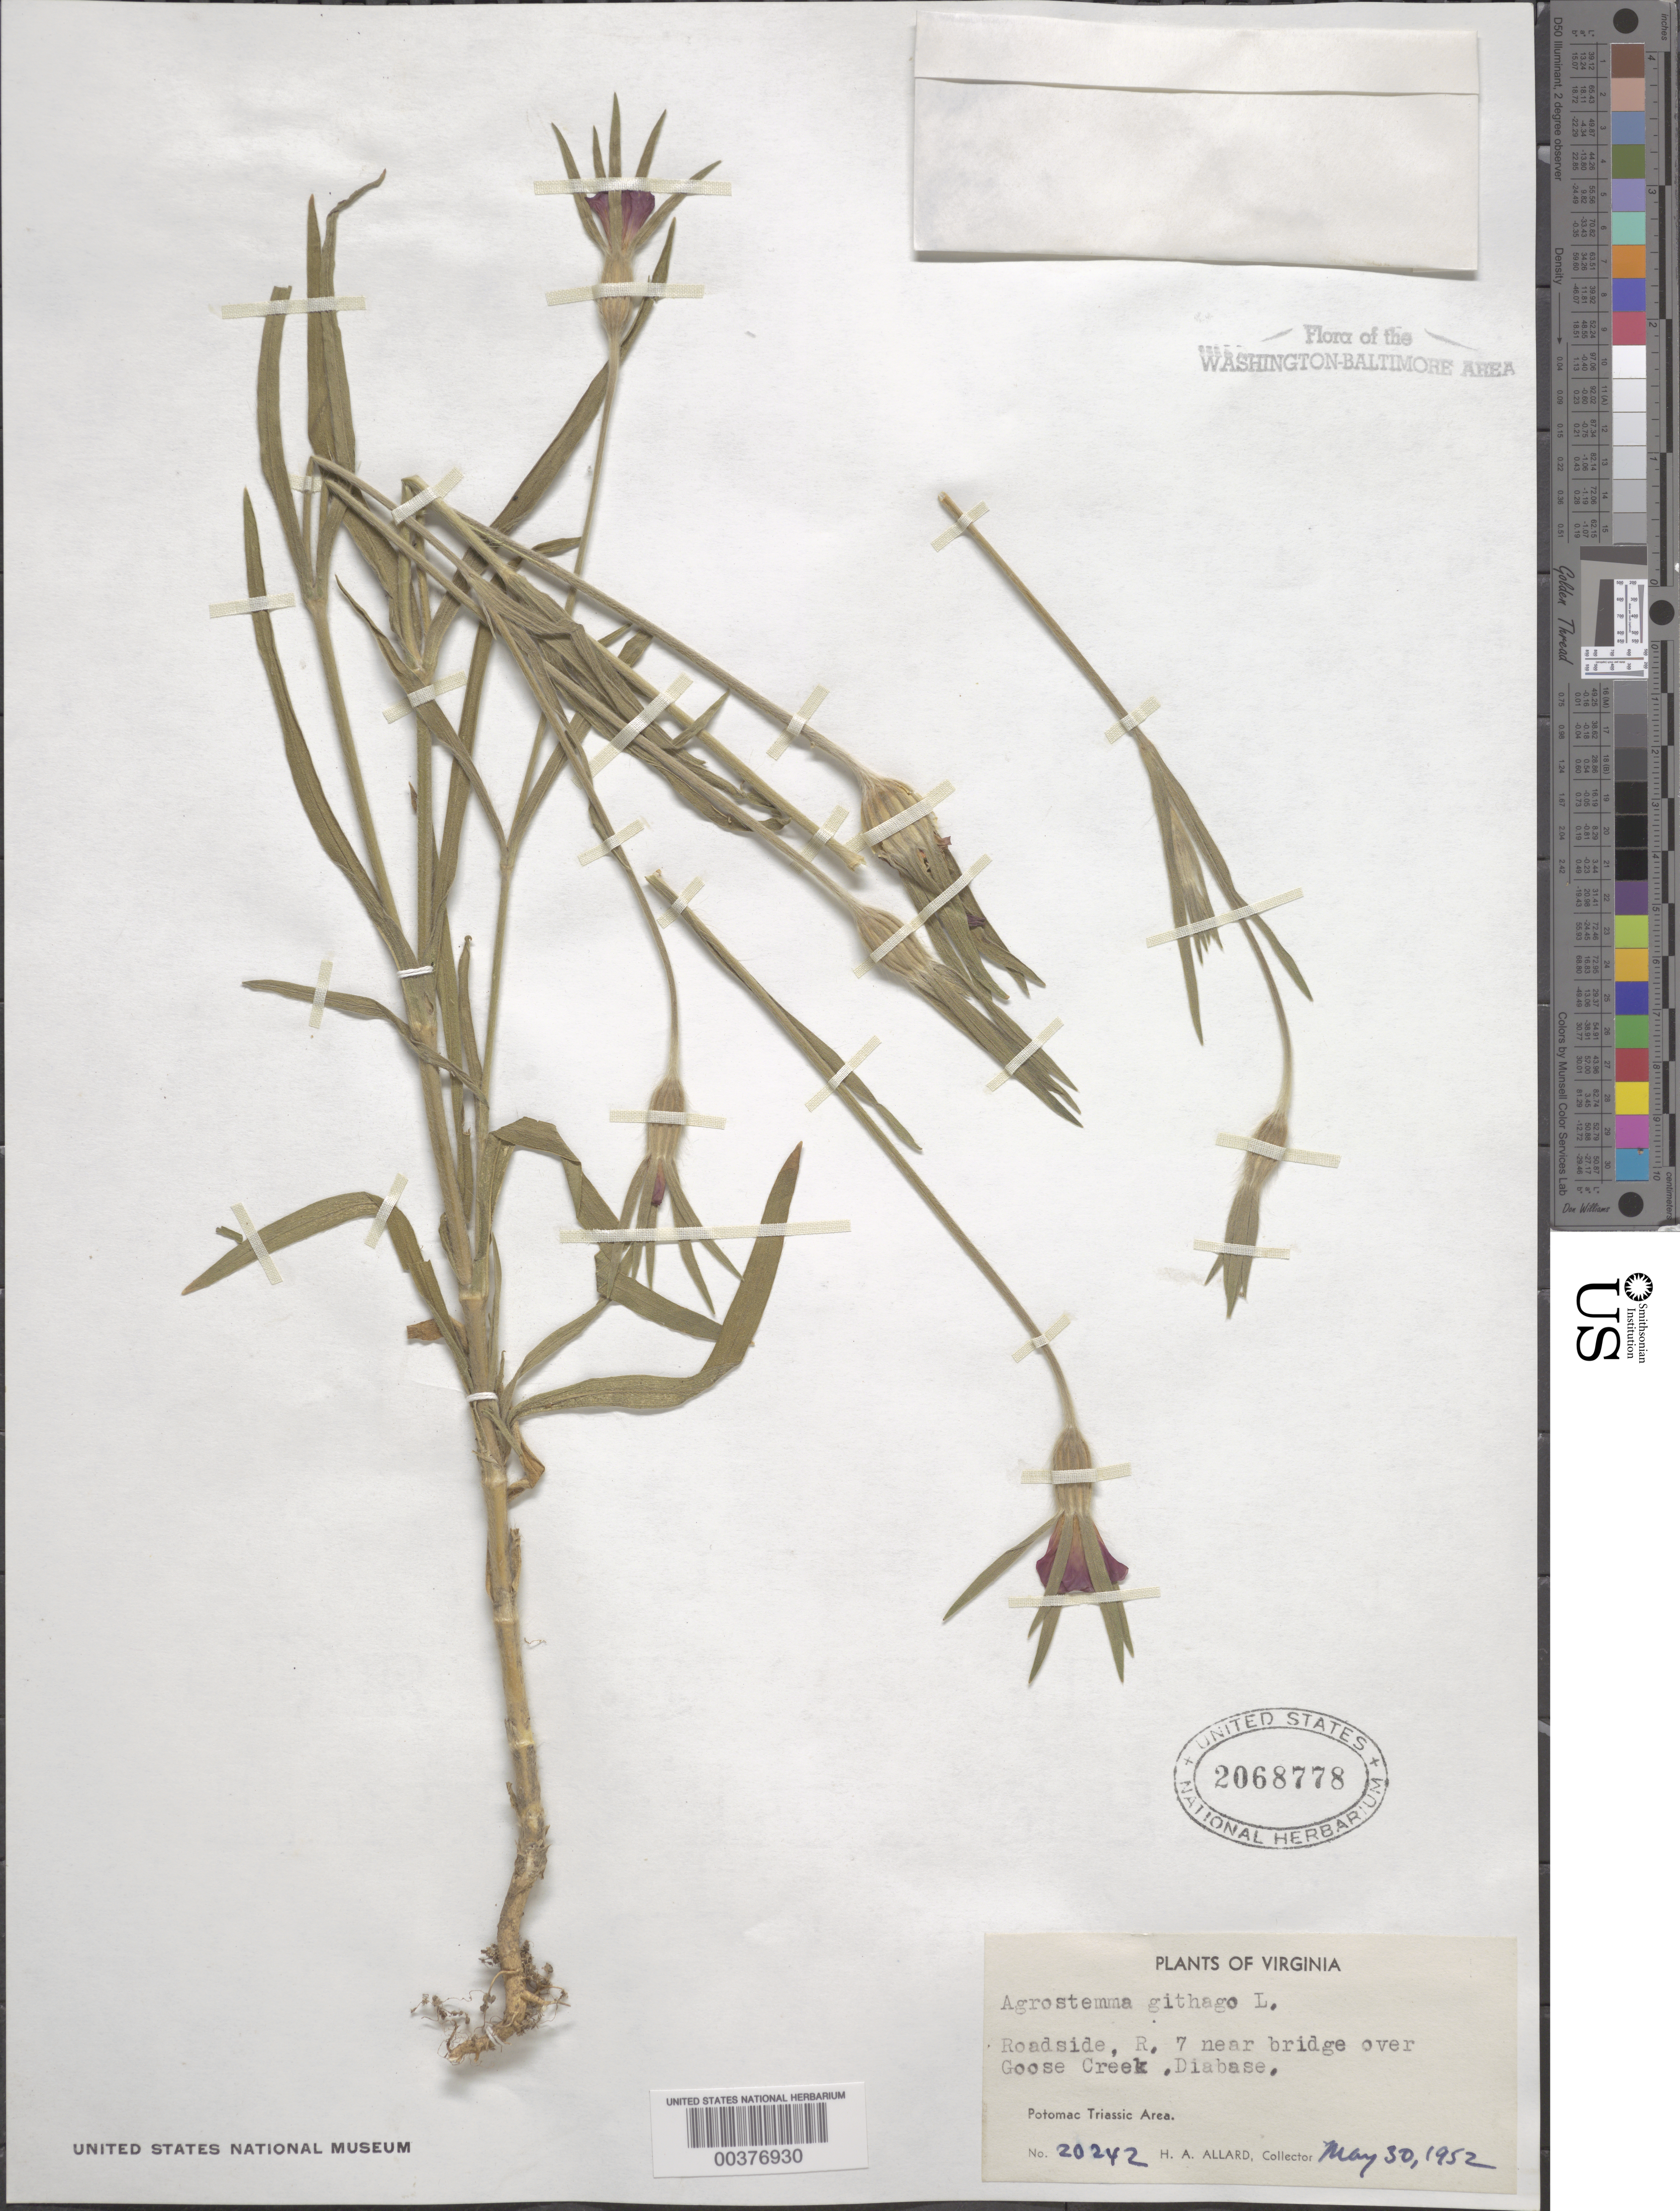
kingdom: Plantae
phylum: Tracheophyta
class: Magnoliopsida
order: Caryophyllales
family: Caryophyllaceae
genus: Agrostemma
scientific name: Agrostemma githago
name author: L.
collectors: H. A. Allard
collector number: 20242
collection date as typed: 30 May 1952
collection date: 1952-05-30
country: United States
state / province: Virginia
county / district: Loudoun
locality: Route 7 on Goose Creek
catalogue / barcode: US 2068778